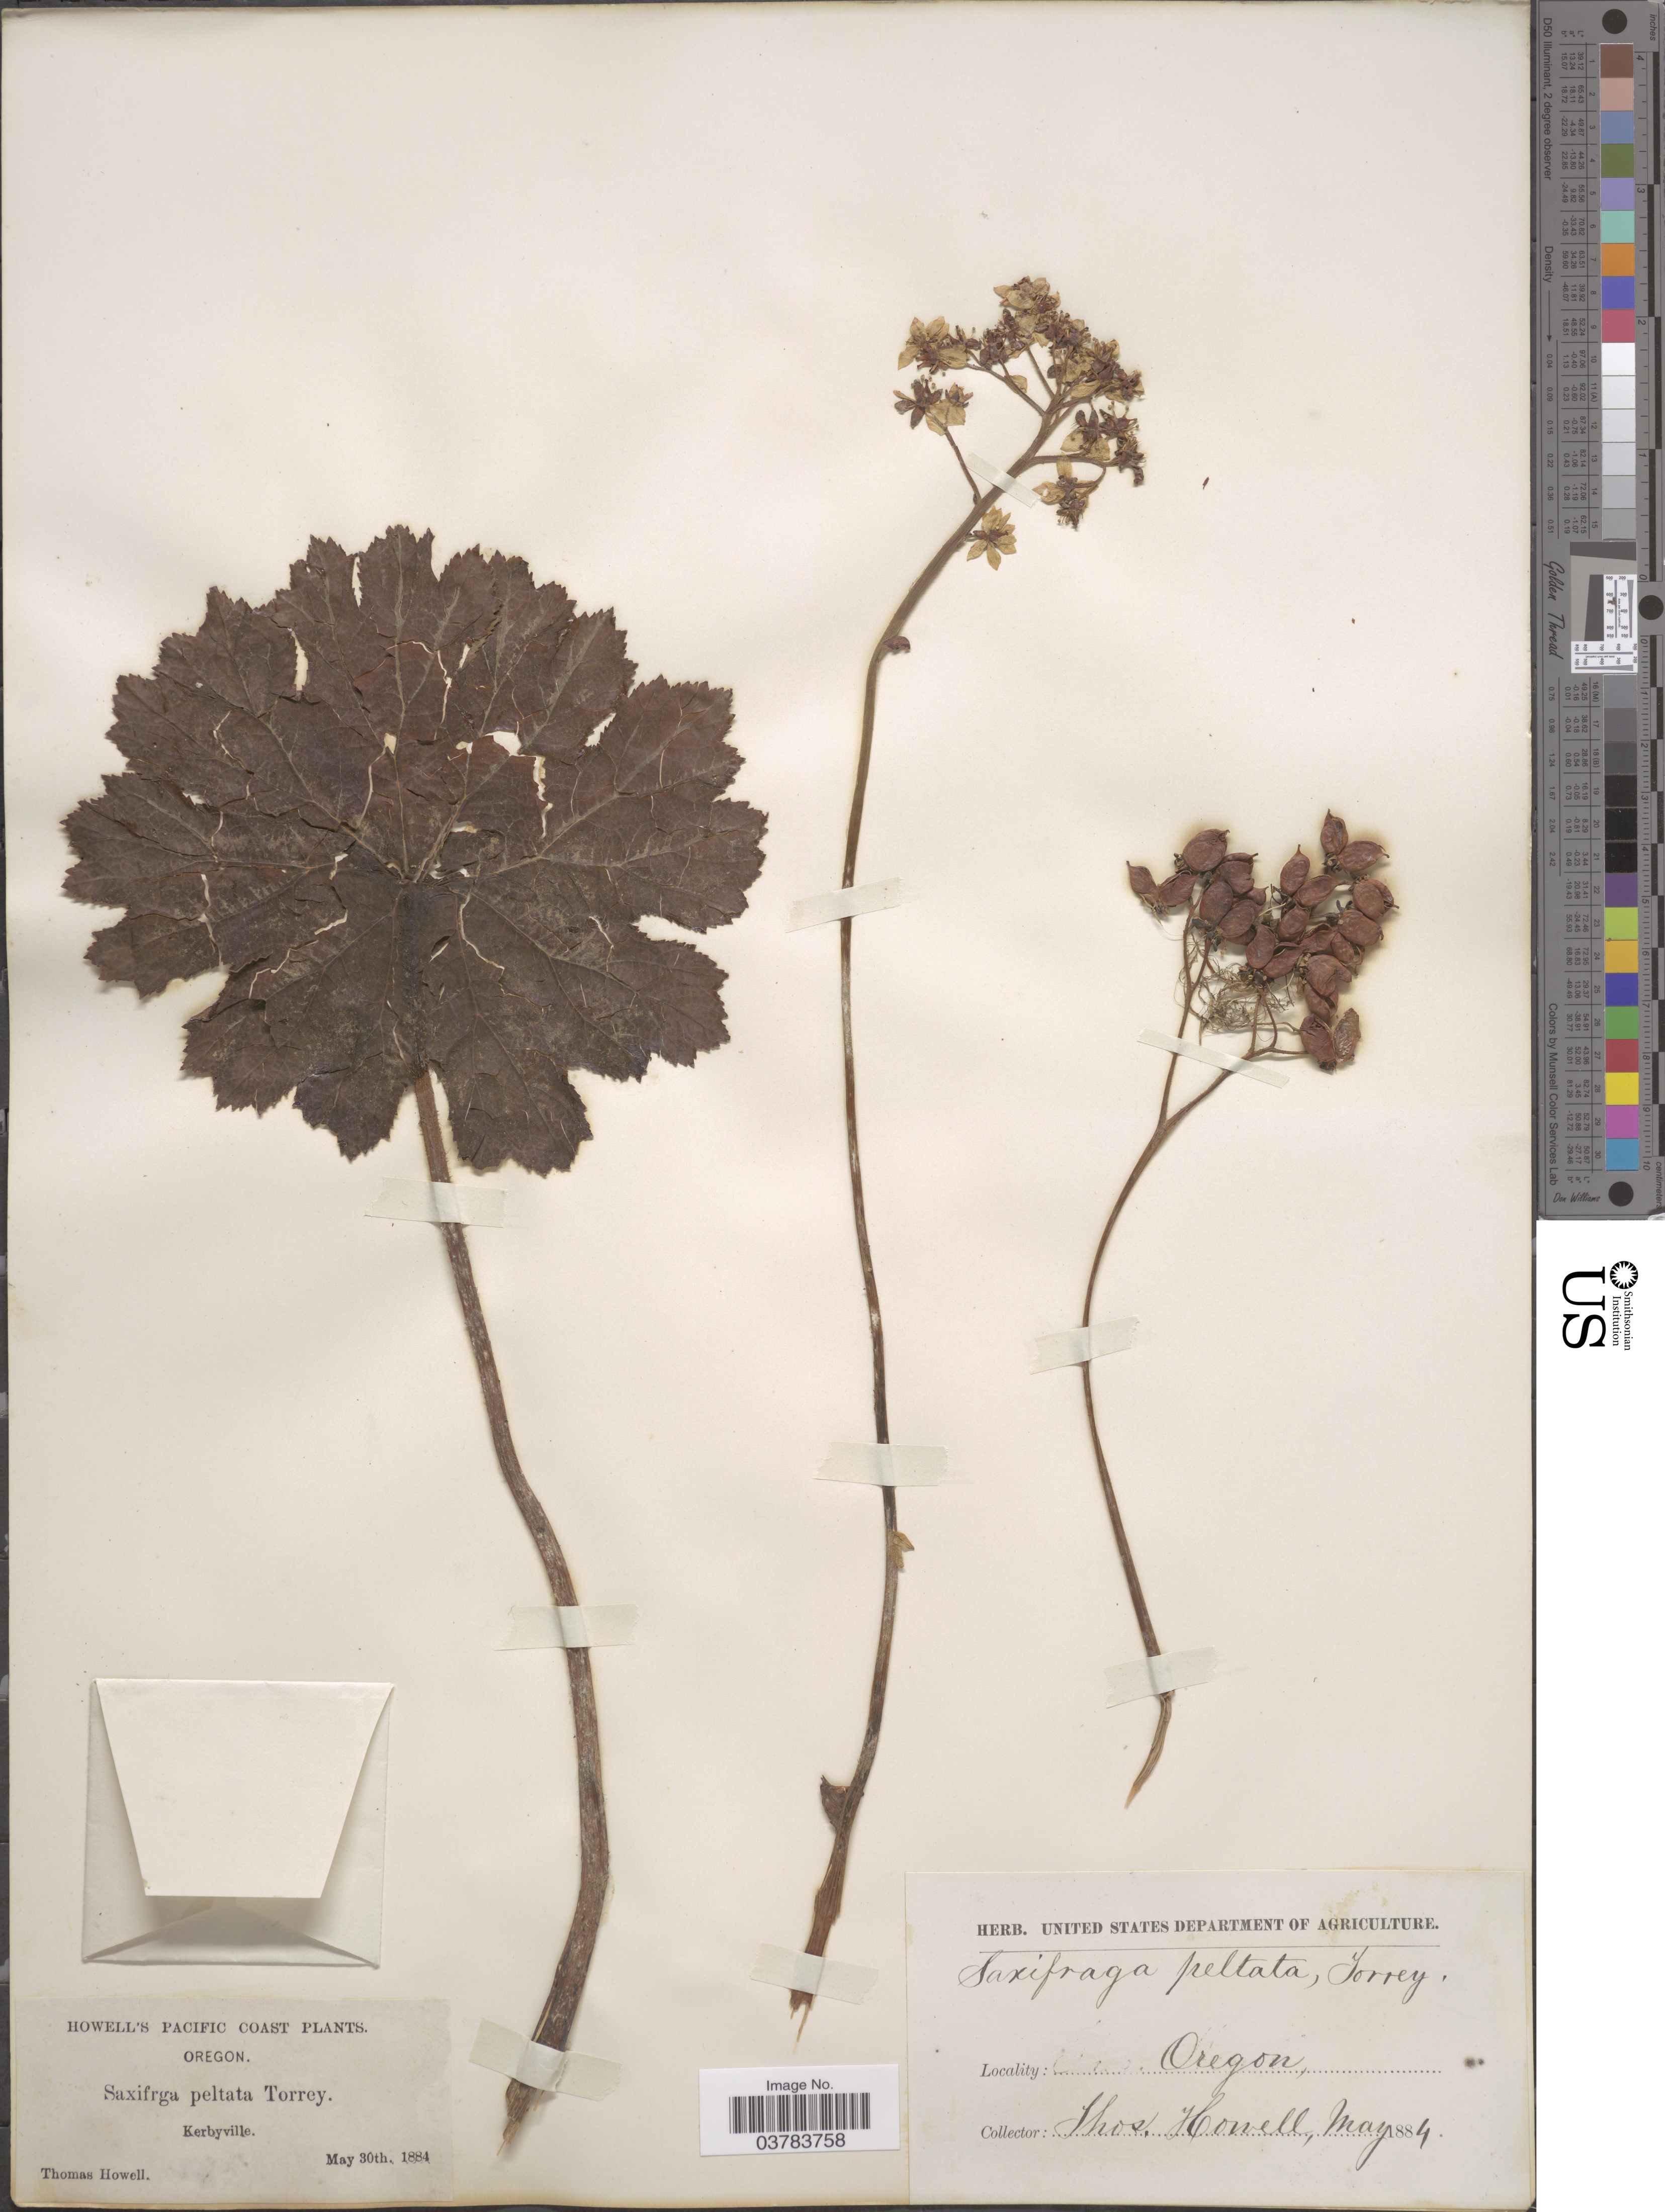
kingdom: Plantae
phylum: Tracheophyta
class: Magnoliopsida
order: Saxifragales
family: Saxifragaceae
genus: Darmera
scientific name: Darmera peltata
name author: (Torr. ex Benth.) Voss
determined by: Strong, Mark T., (BOT), Smithsonian Institution - National Museum of Natural History (UNITED STATES)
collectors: T. Howell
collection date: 1884-05-30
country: United States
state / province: Oregon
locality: Pacific Coast. Kerbyville.